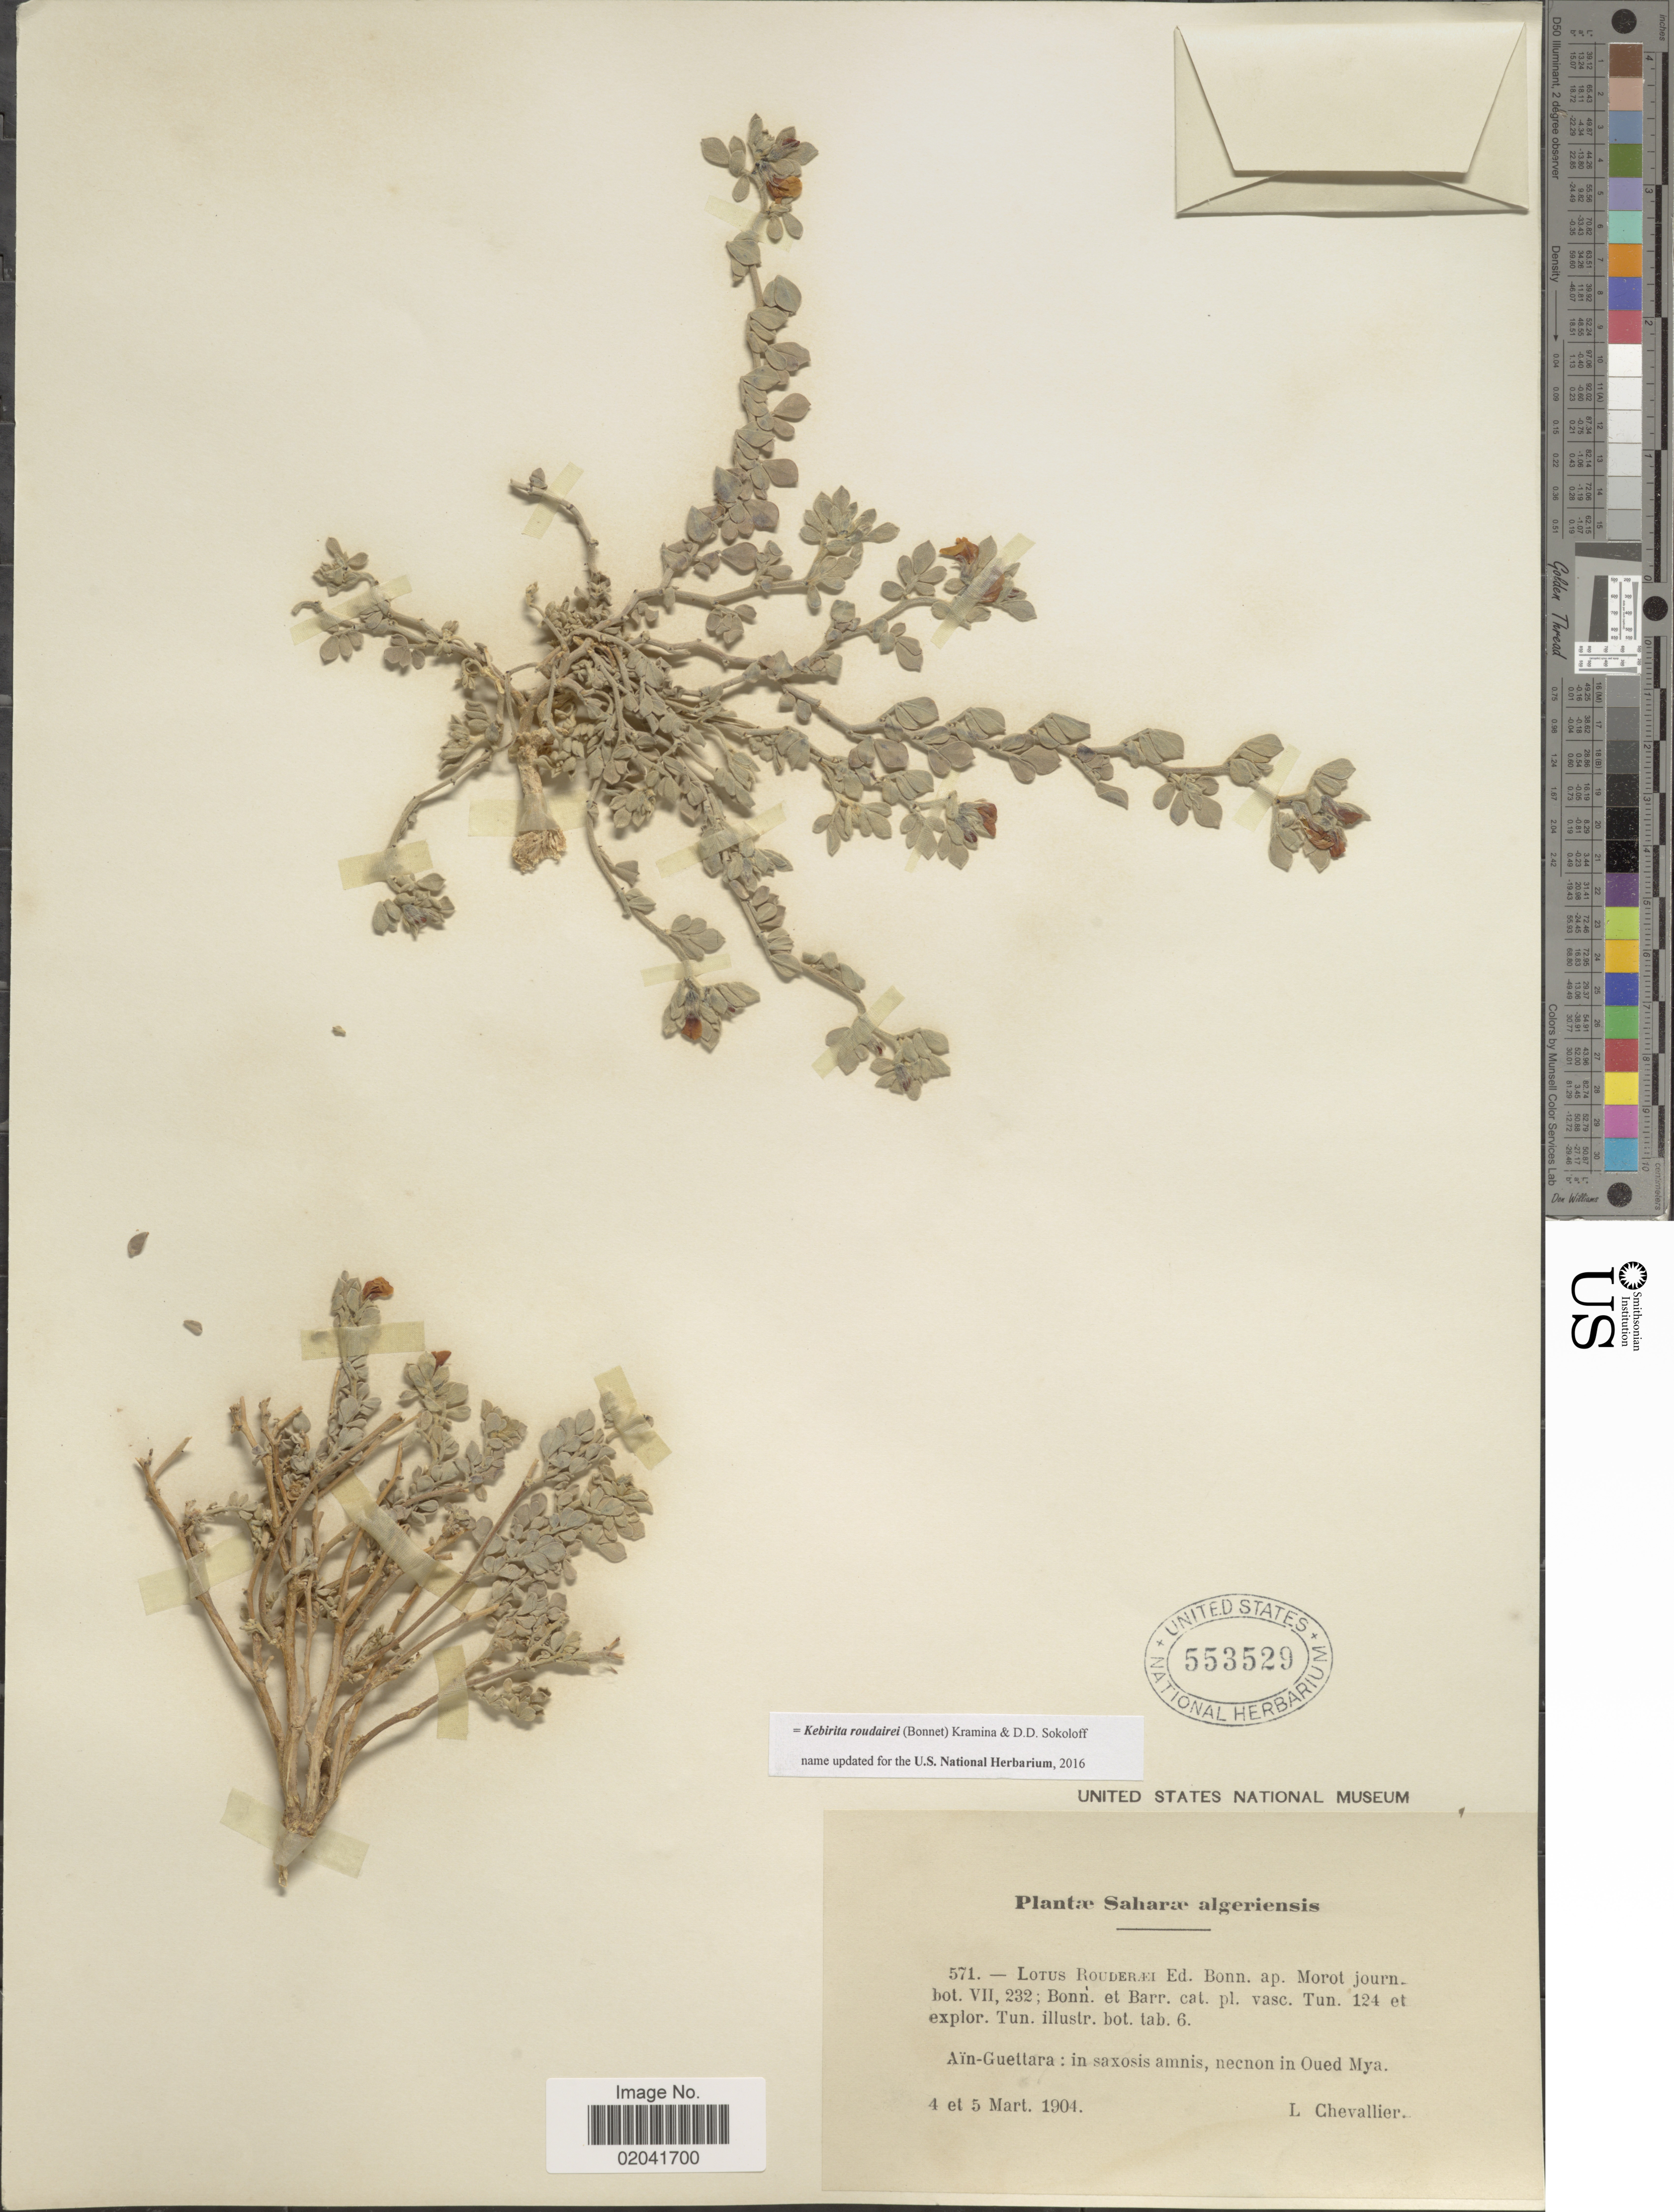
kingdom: Plantae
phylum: Tracheophyta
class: Magnoliopsida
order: Fabales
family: Fabaceae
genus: Kebirita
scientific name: Kebirita roudairei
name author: (Bonnet) Kramina & D.D. Sokoloff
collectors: L. Chevallier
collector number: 571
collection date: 1904-03-04/1904-03-05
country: Algeria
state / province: El Oued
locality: Saharae algeriensis, Ain-Guettara: saxosis amnis, necnon in Oued Mya.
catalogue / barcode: US 553529